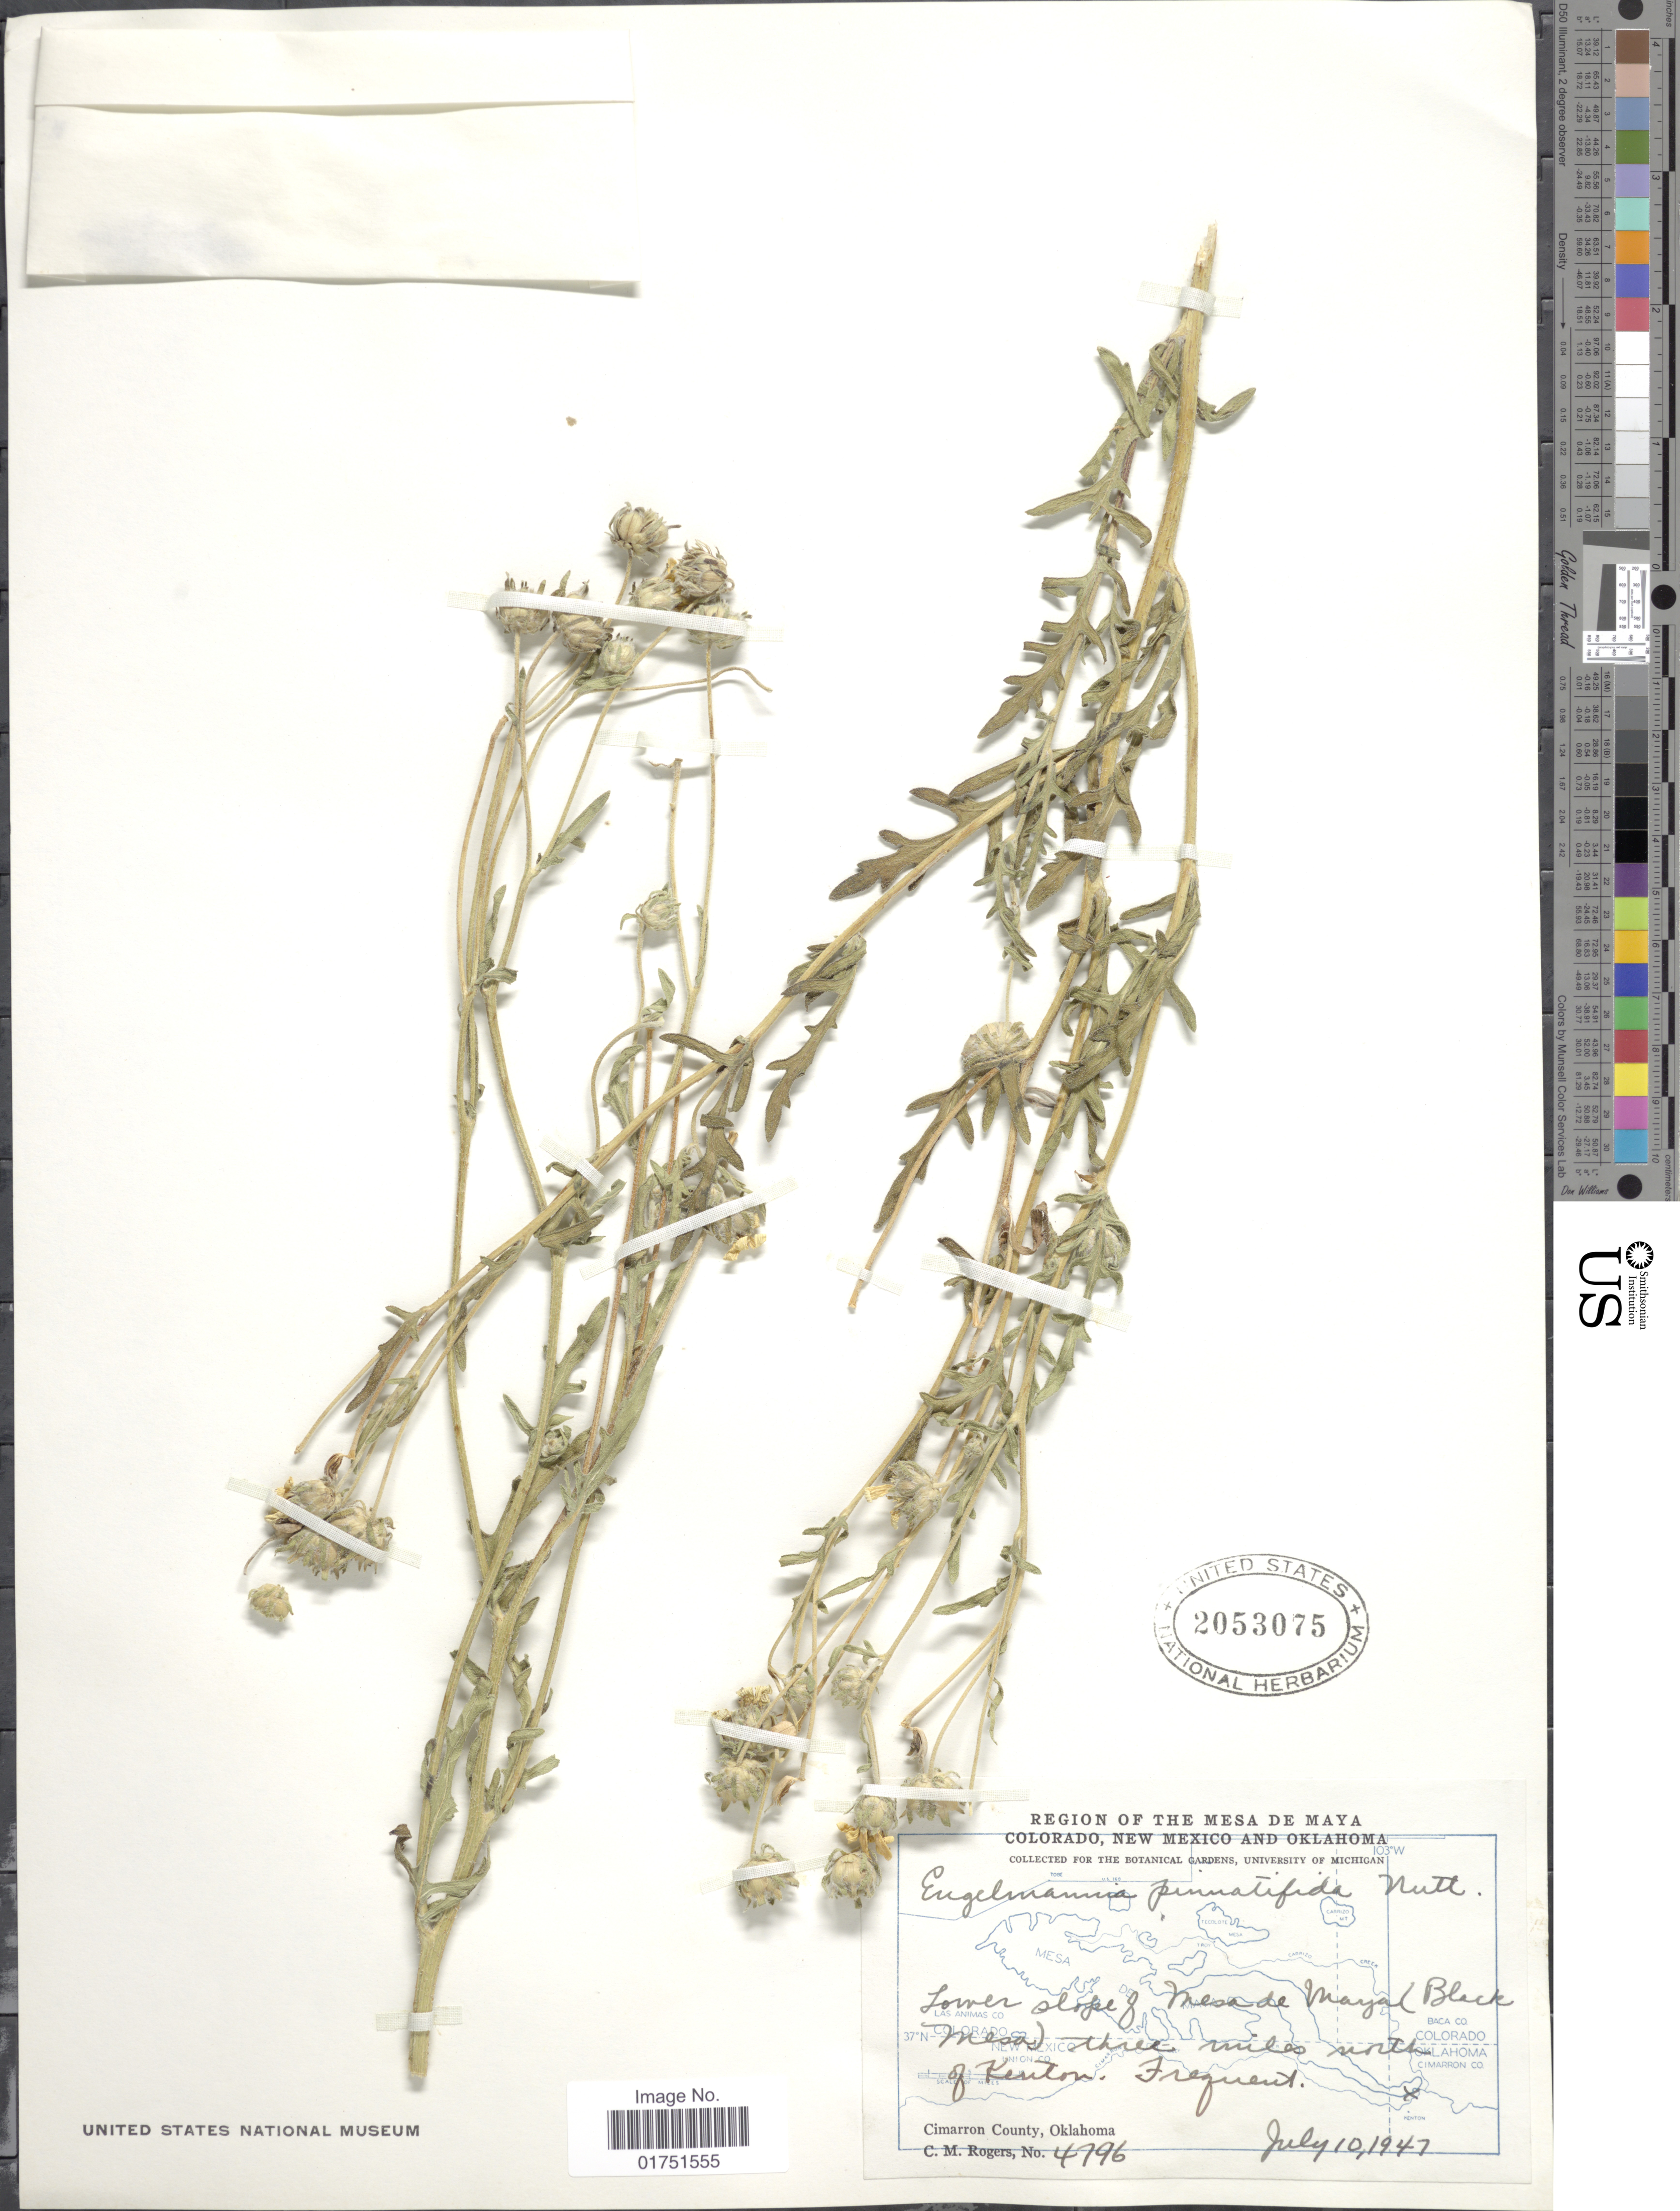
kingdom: Plantae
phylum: Tracheophyta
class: Magnoliopsida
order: Asterales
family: Asteraceae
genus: Engelmannia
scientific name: Engelmannia pinnatifida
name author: Torr. & A. Gray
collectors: C. M. Rogers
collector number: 4796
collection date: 1947-07-10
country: United States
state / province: Oklahoma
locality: Region of the Mesa de Maya. Lower slope of Mesa de Maya (Black Mesa) three miles north of Kenton. Frequent. Cimarron County, Oklahoma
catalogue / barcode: US 2053075